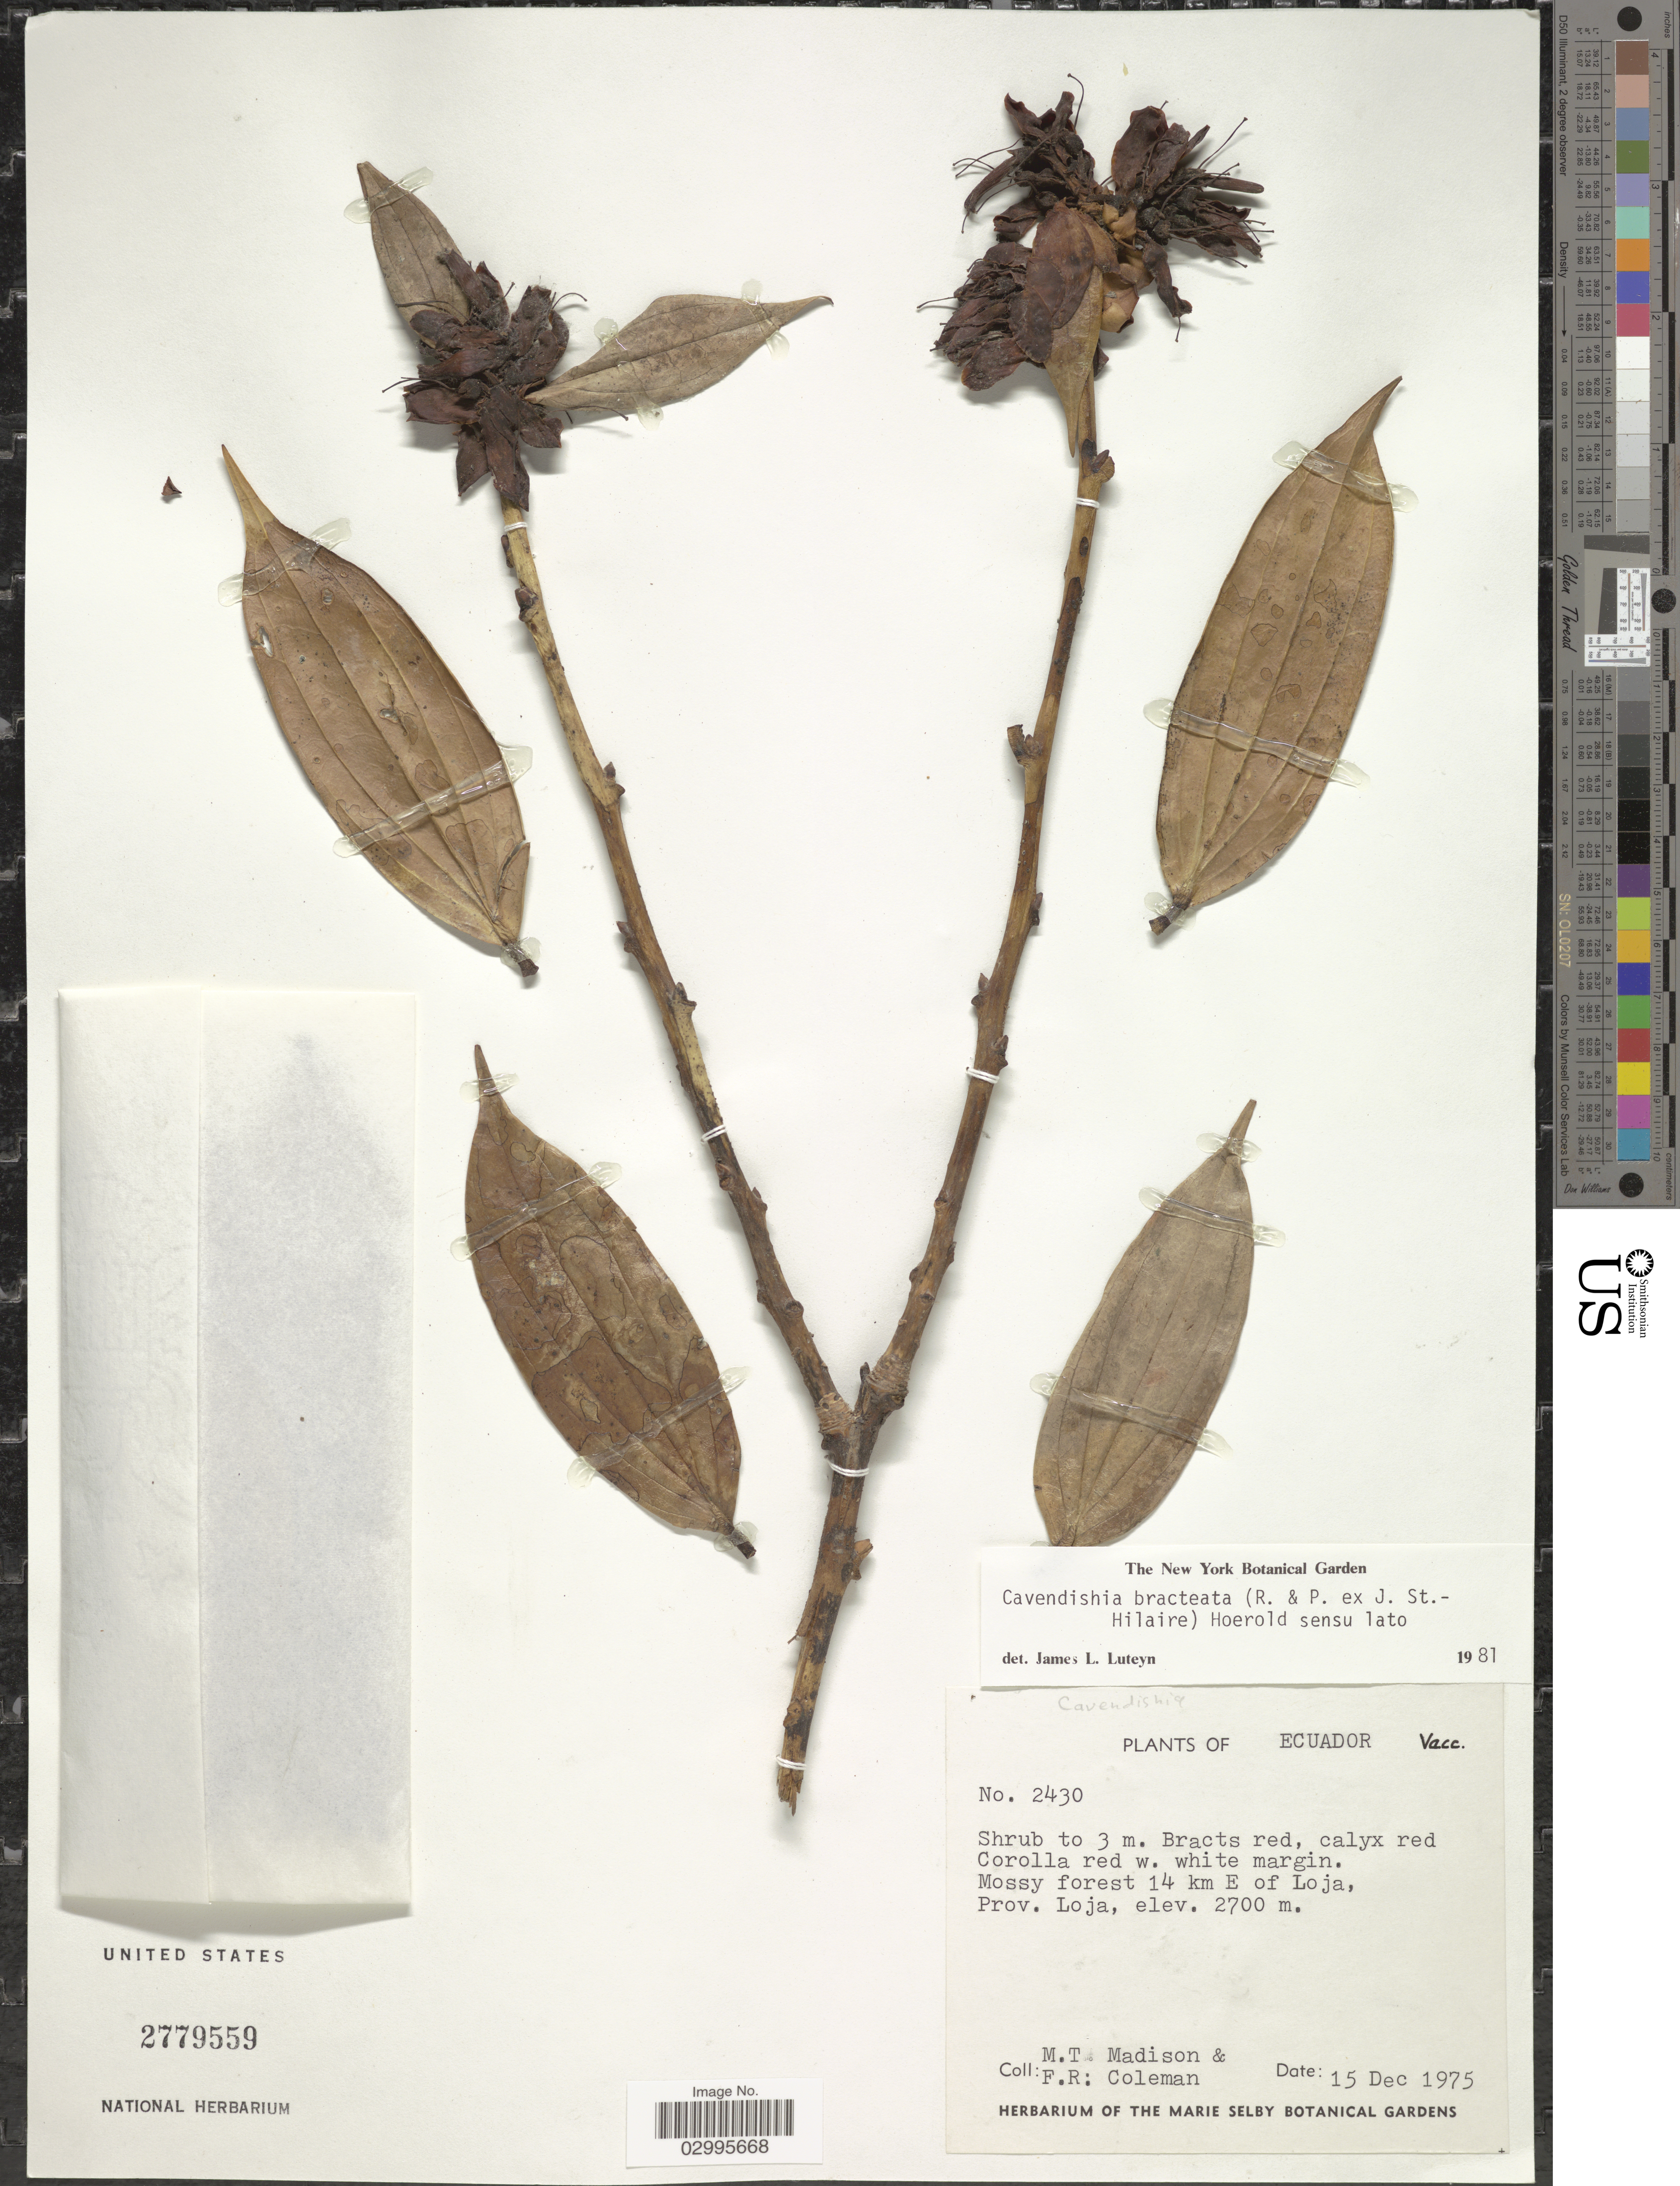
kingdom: Plantae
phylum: Tracheophyta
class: Magnoliopsida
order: Ericales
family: Ericaceae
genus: Cavendishia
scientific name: Cavendishia bracteata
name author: (Ruiz & Pav. ex J. St.-Hil.) Hoerold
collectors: M. T. Madison & F. Coleman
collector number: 2430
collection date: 1975-12-15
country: Ecuador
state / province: Loja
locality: Mossy forest 14 km E of Loja.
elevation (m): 2700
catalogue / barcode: US 2779559